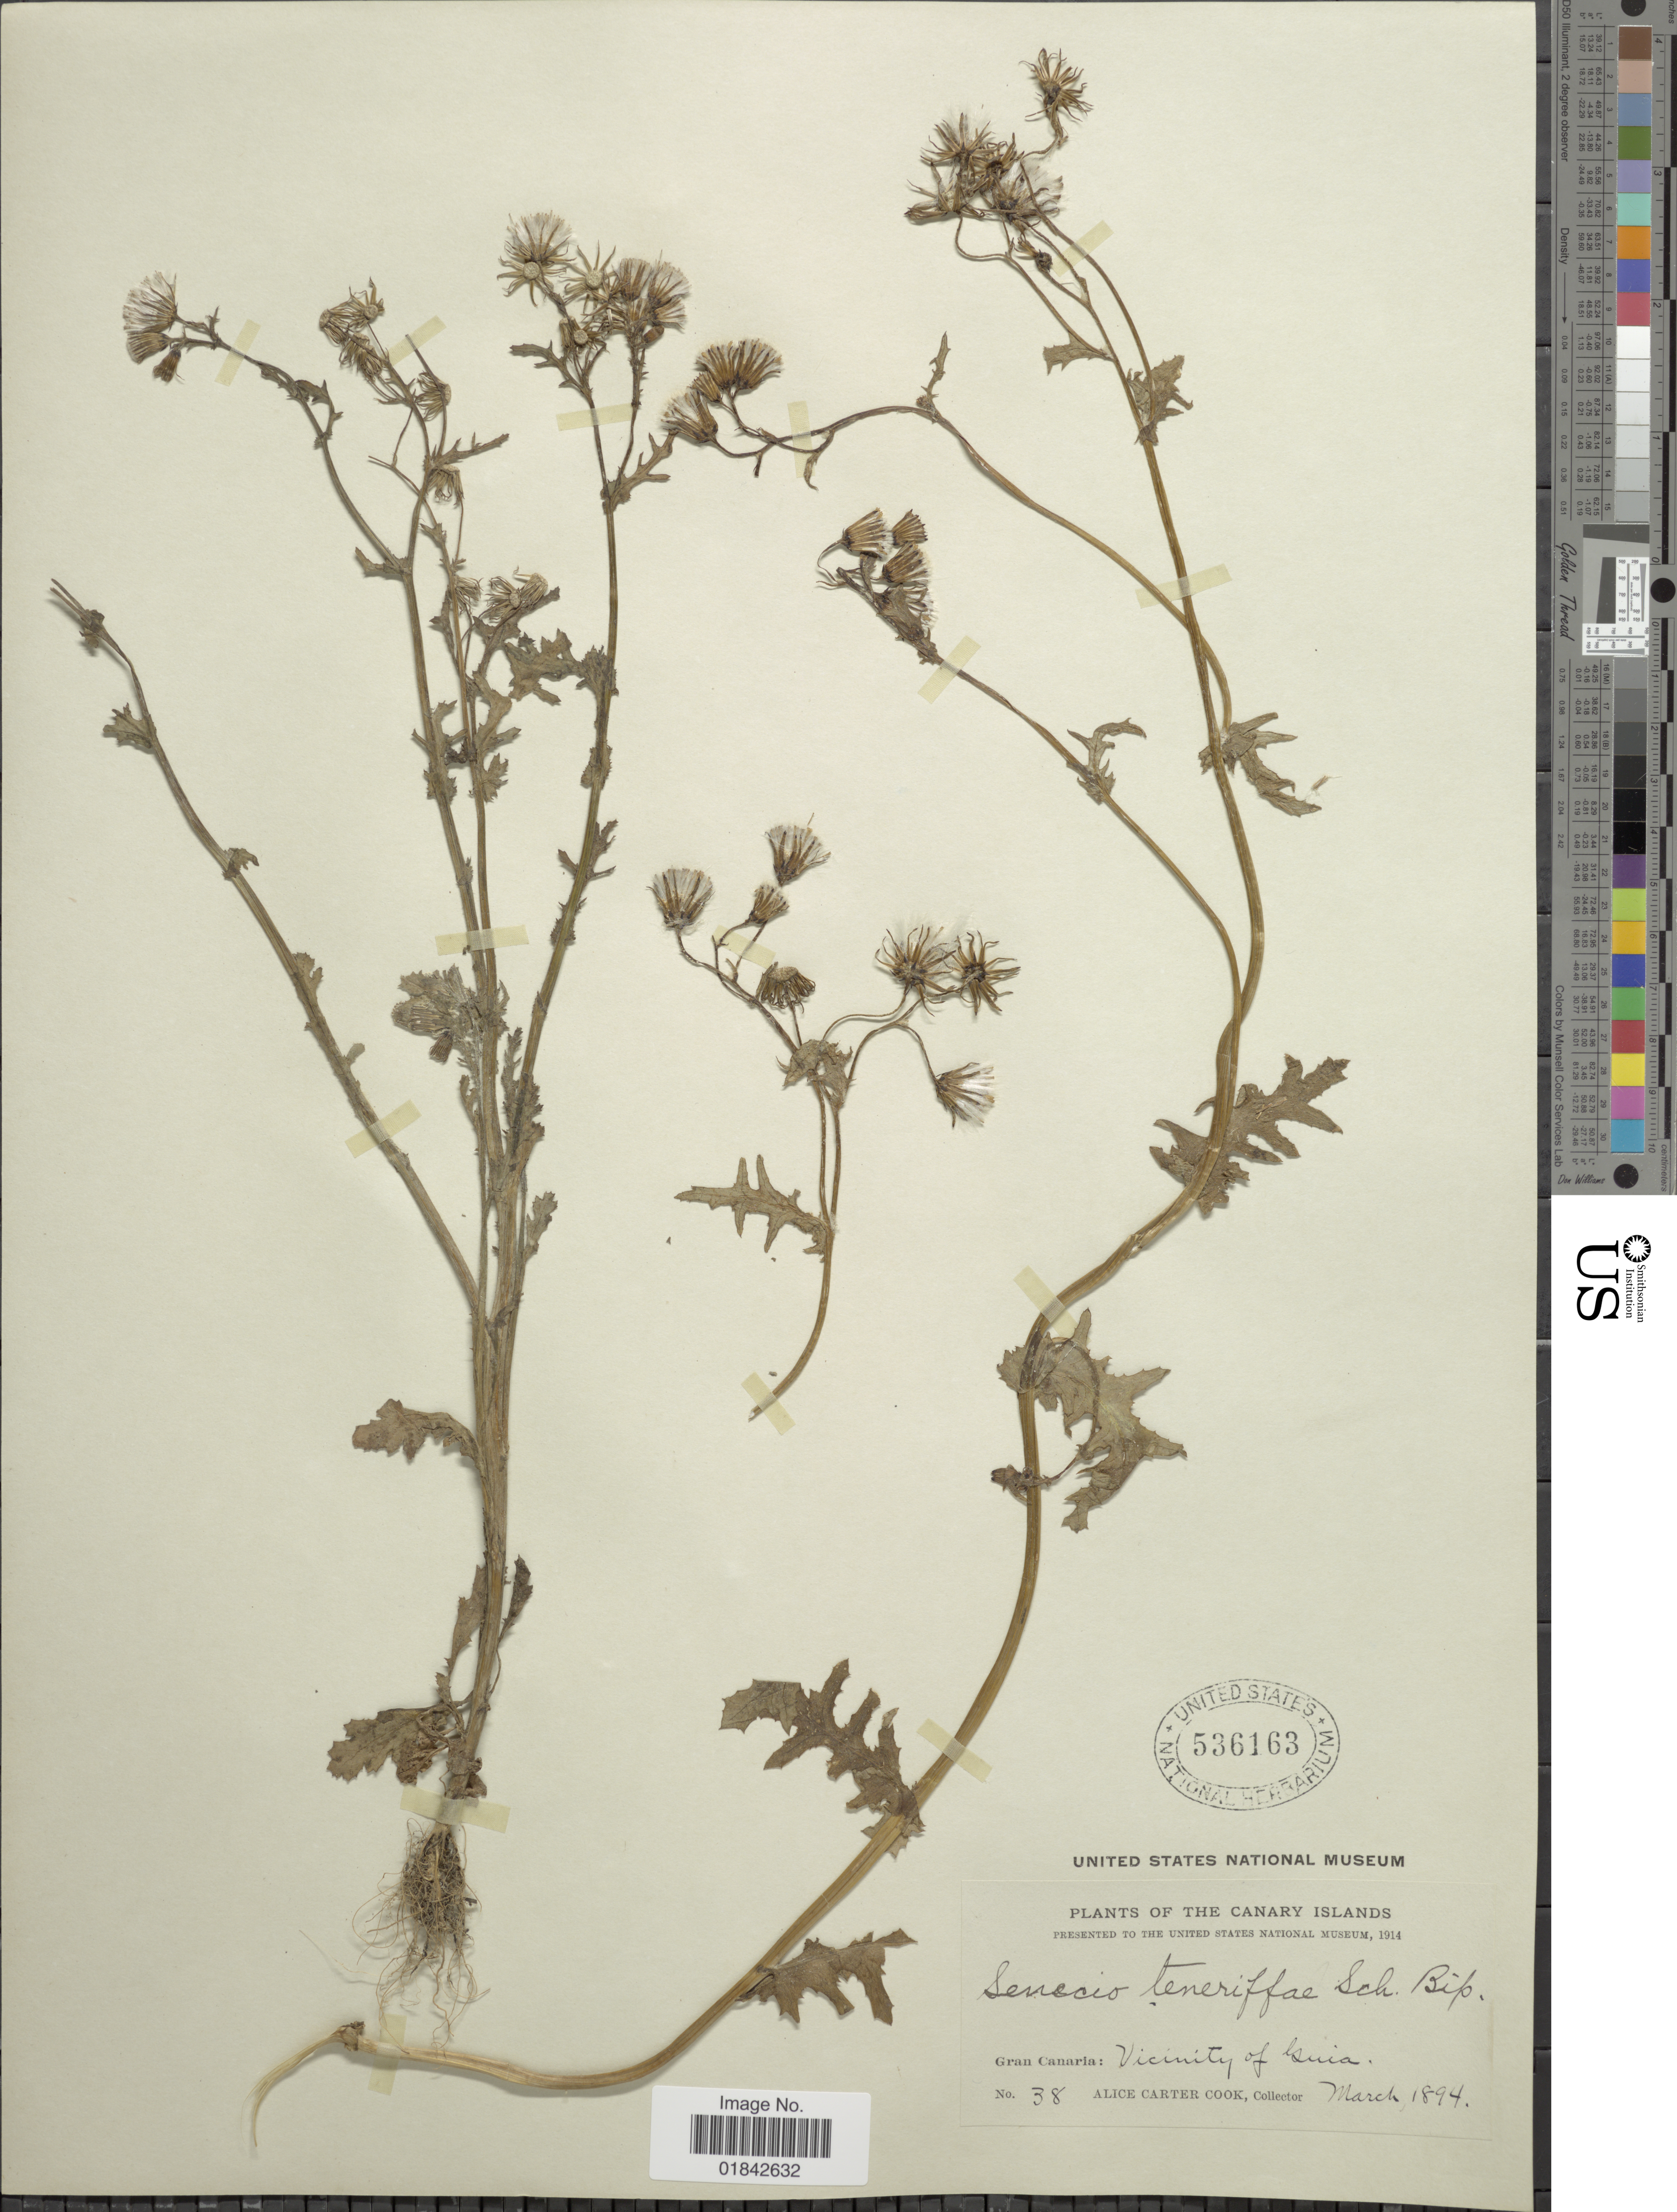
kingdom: Plantae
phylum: Tracheophyta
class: Magnoliopsida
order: Asterales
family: Asteraceae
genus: Senecio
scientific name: Senecio teneriffae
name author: Sch. Bip.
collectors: Alice C. Cook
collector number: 38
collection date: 1894-03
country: Spain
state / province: Canarias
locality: The Canary Islands, Gran Canaria, vicinity of Guia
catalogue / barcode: US 536163